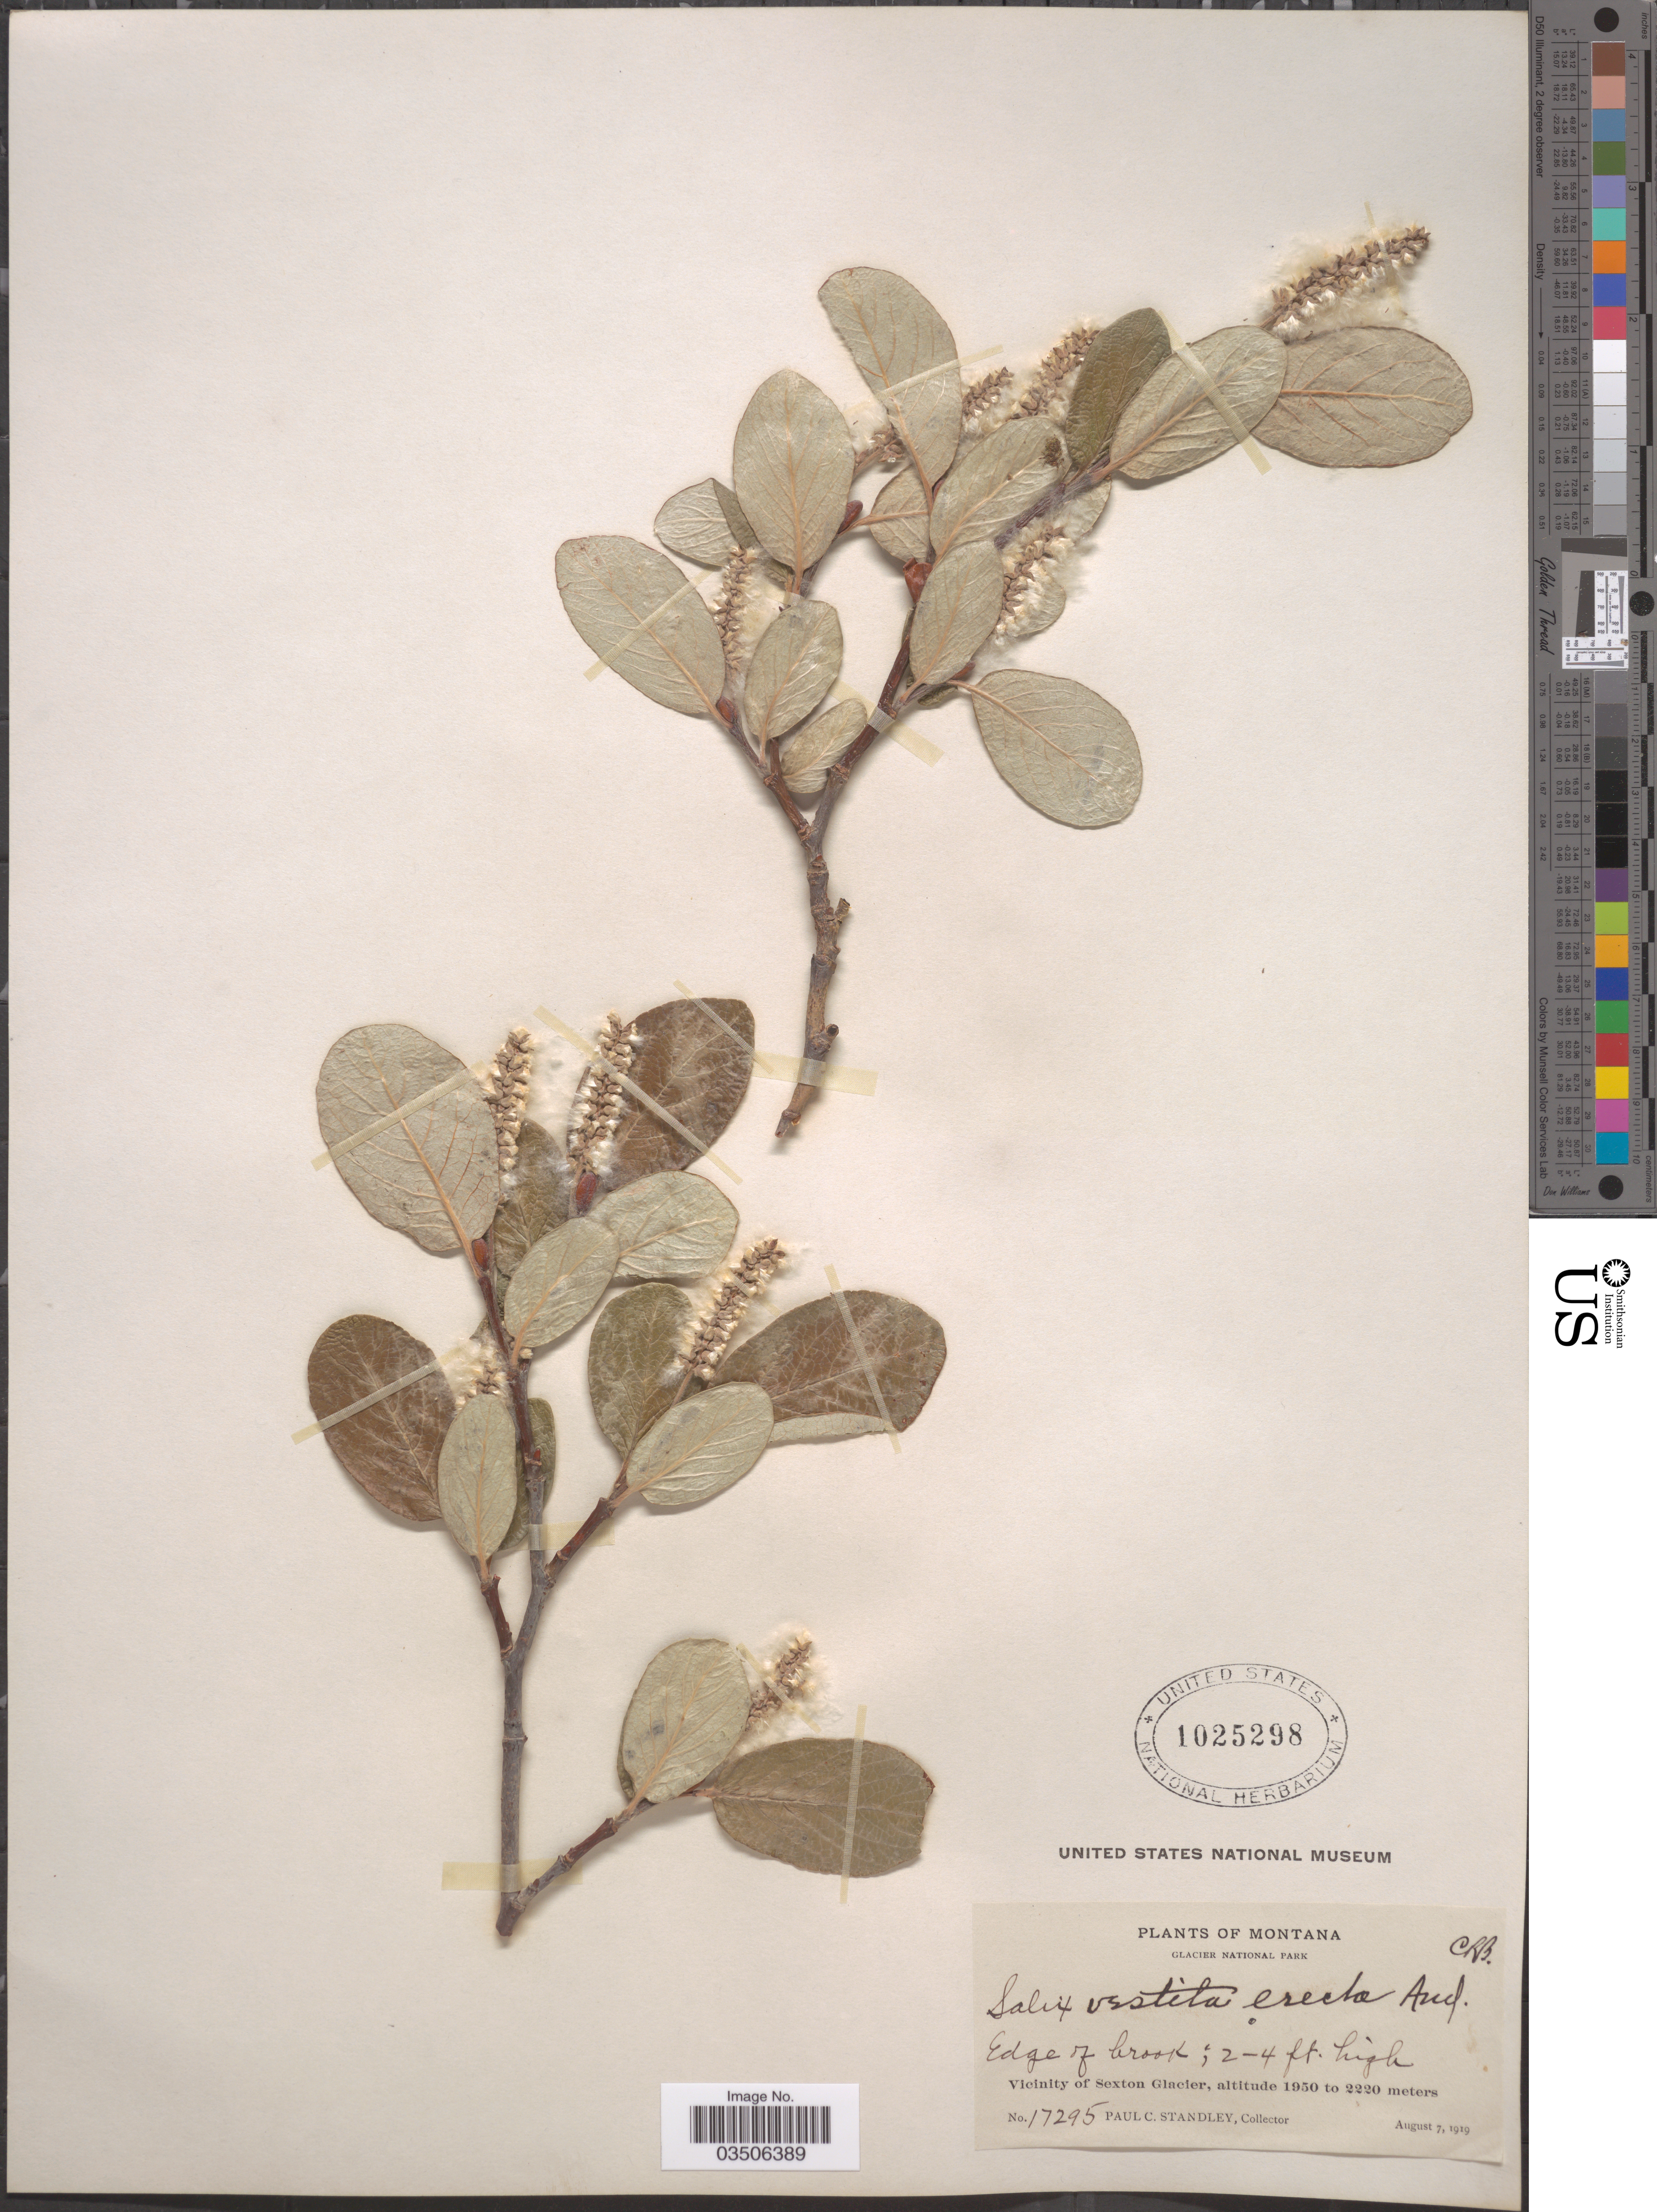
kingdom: Plantae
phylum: Tracheophyta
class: Magnoliopsida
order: Malpighiales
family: Salicaceae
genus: Salix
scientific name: Salix vestita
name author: Pursh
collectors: P. C. Standley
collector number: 17295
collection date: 1919-08-07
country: United States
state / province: Montana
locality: Glacier National Park. Vicinity of Sexton Glacier.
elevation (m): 1950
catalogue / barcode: US 1025298